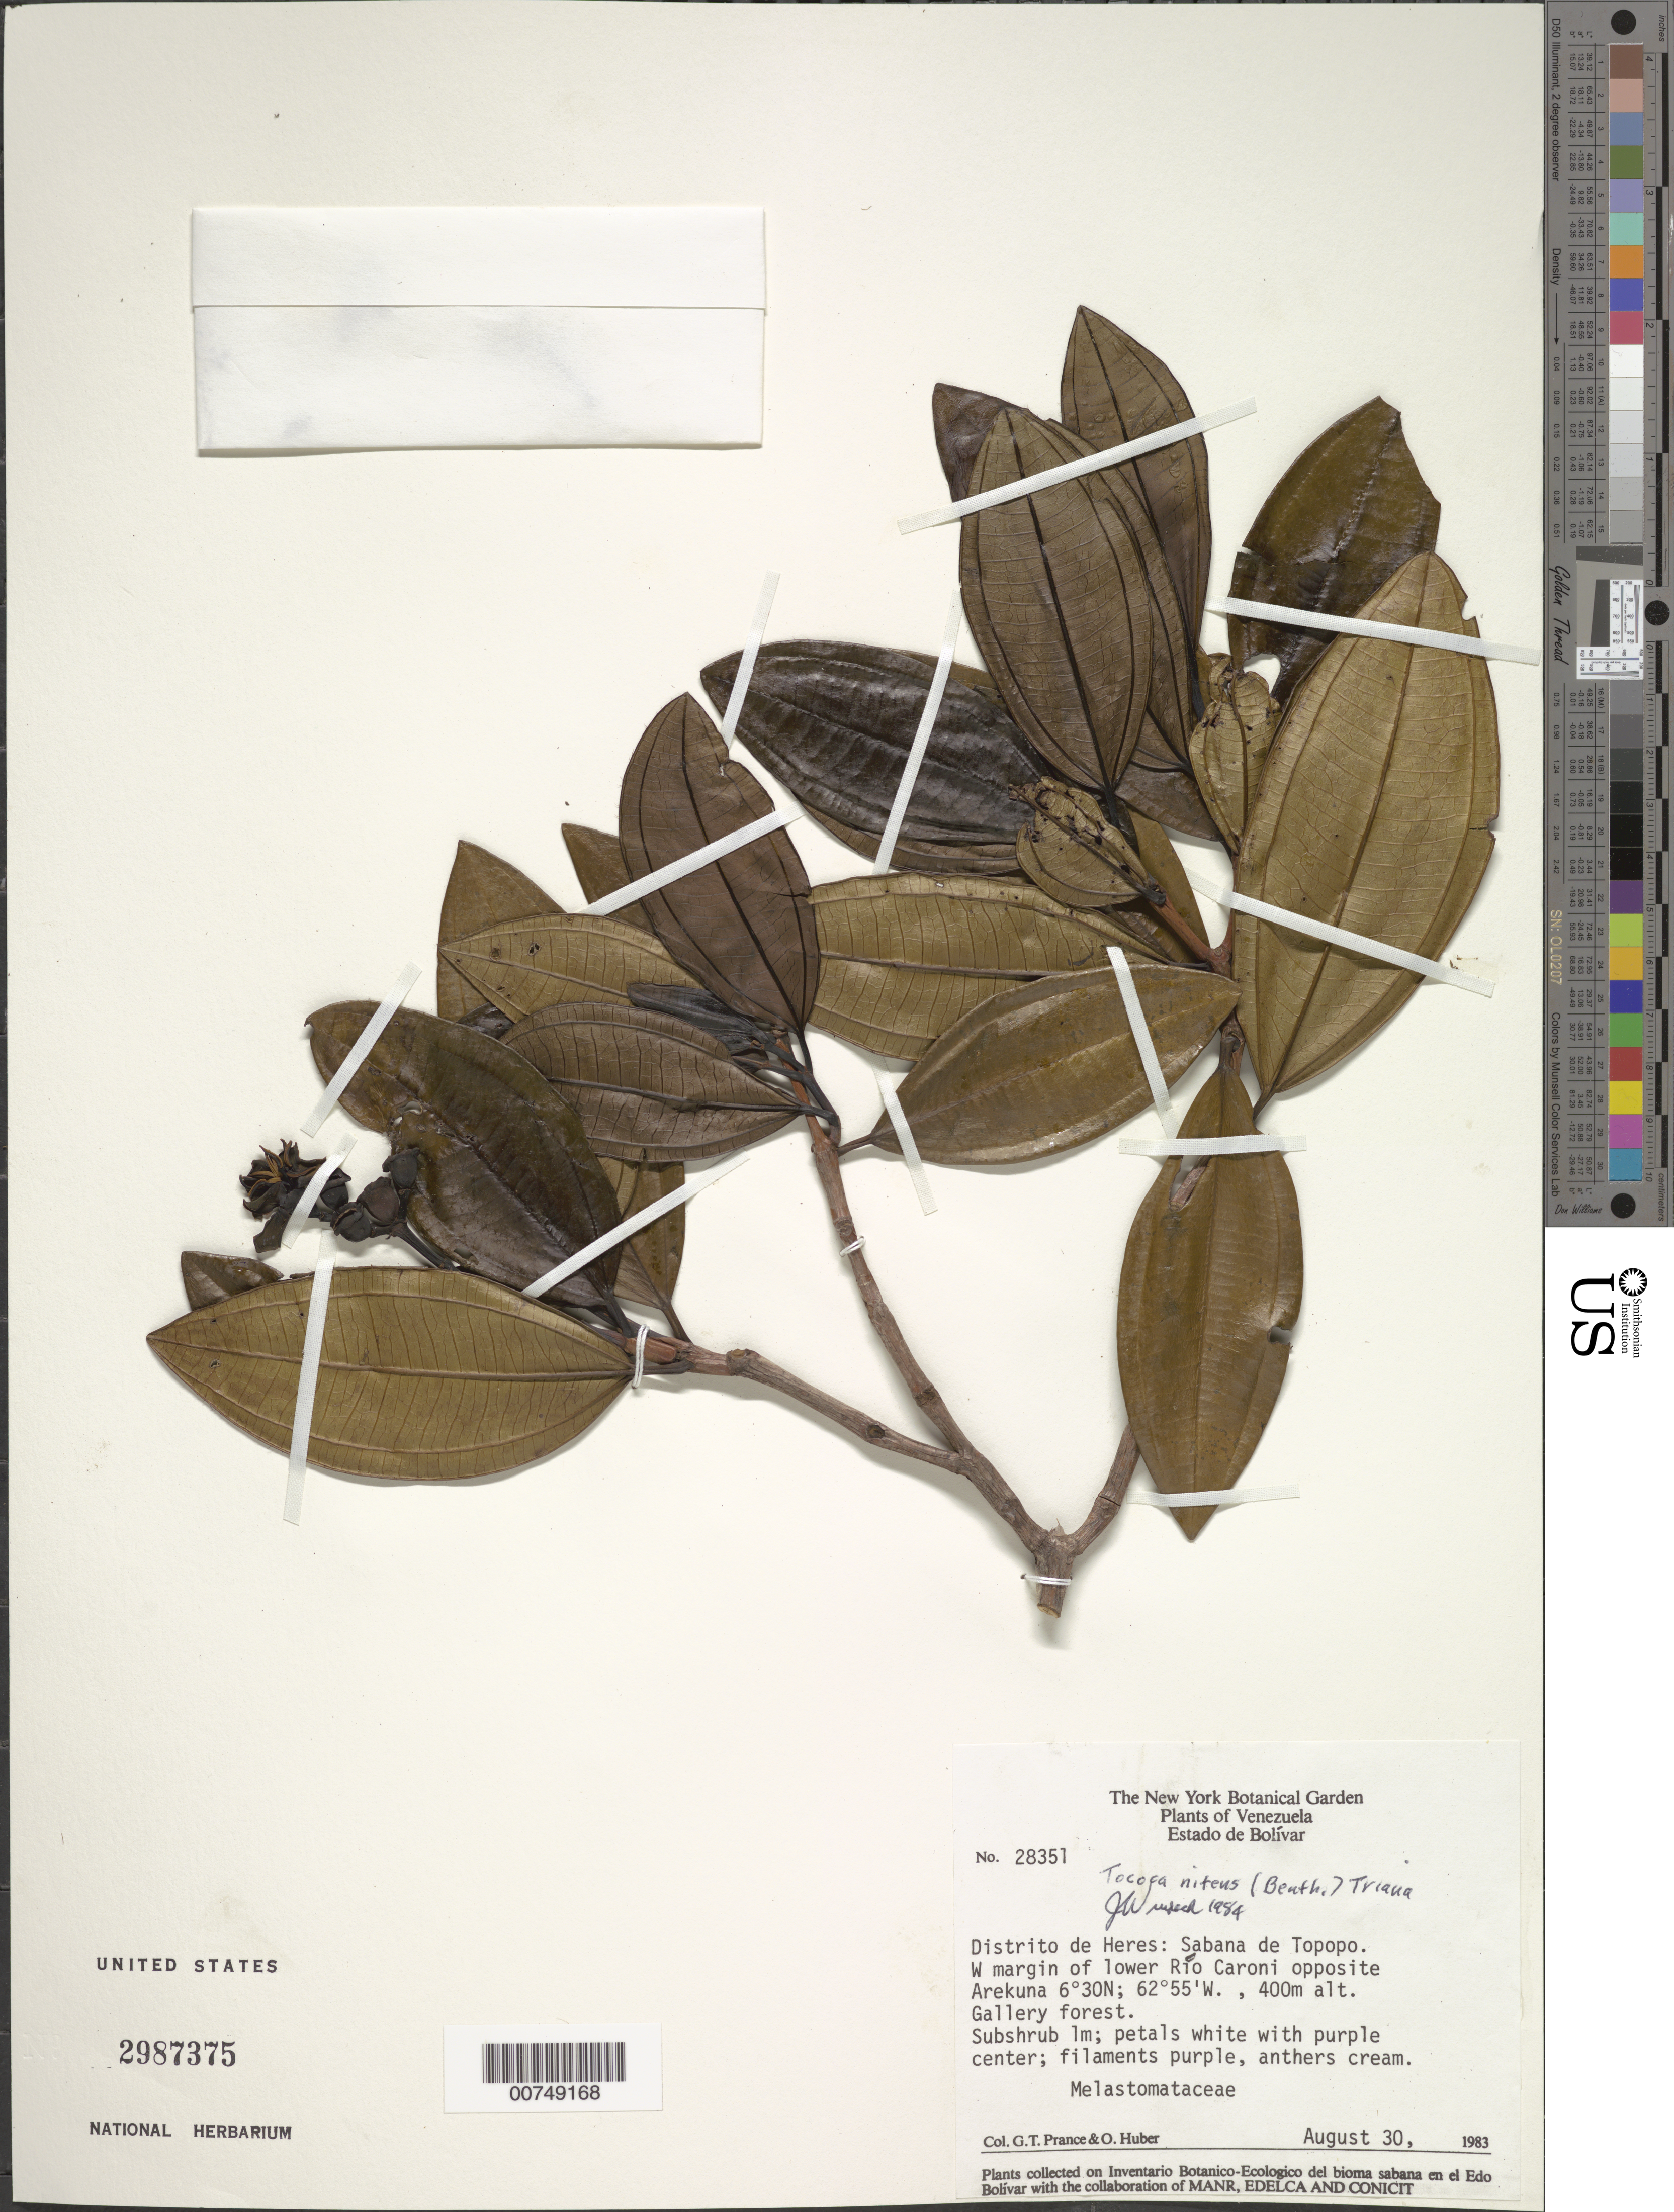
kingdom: Plantae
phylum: Tracheophyta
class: Magnoliopsida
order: Myrtales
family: Melastomataceae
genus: Tococa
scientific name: Tococa nitens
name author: (Benth.) Triana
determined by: Wurdack, John J., (US), US (UNITED STATES)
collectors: G. T. Prance & O. Huber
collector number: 28351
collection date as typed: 30-Aug-83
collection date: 1983-08-30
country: Venezuela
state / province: Bolívar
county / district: Heres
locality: Sabana de Topopo, W margin of lower Río Caroní, opposite Arekuna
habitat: Gallery forest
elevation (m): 400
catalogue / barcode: US 2987375